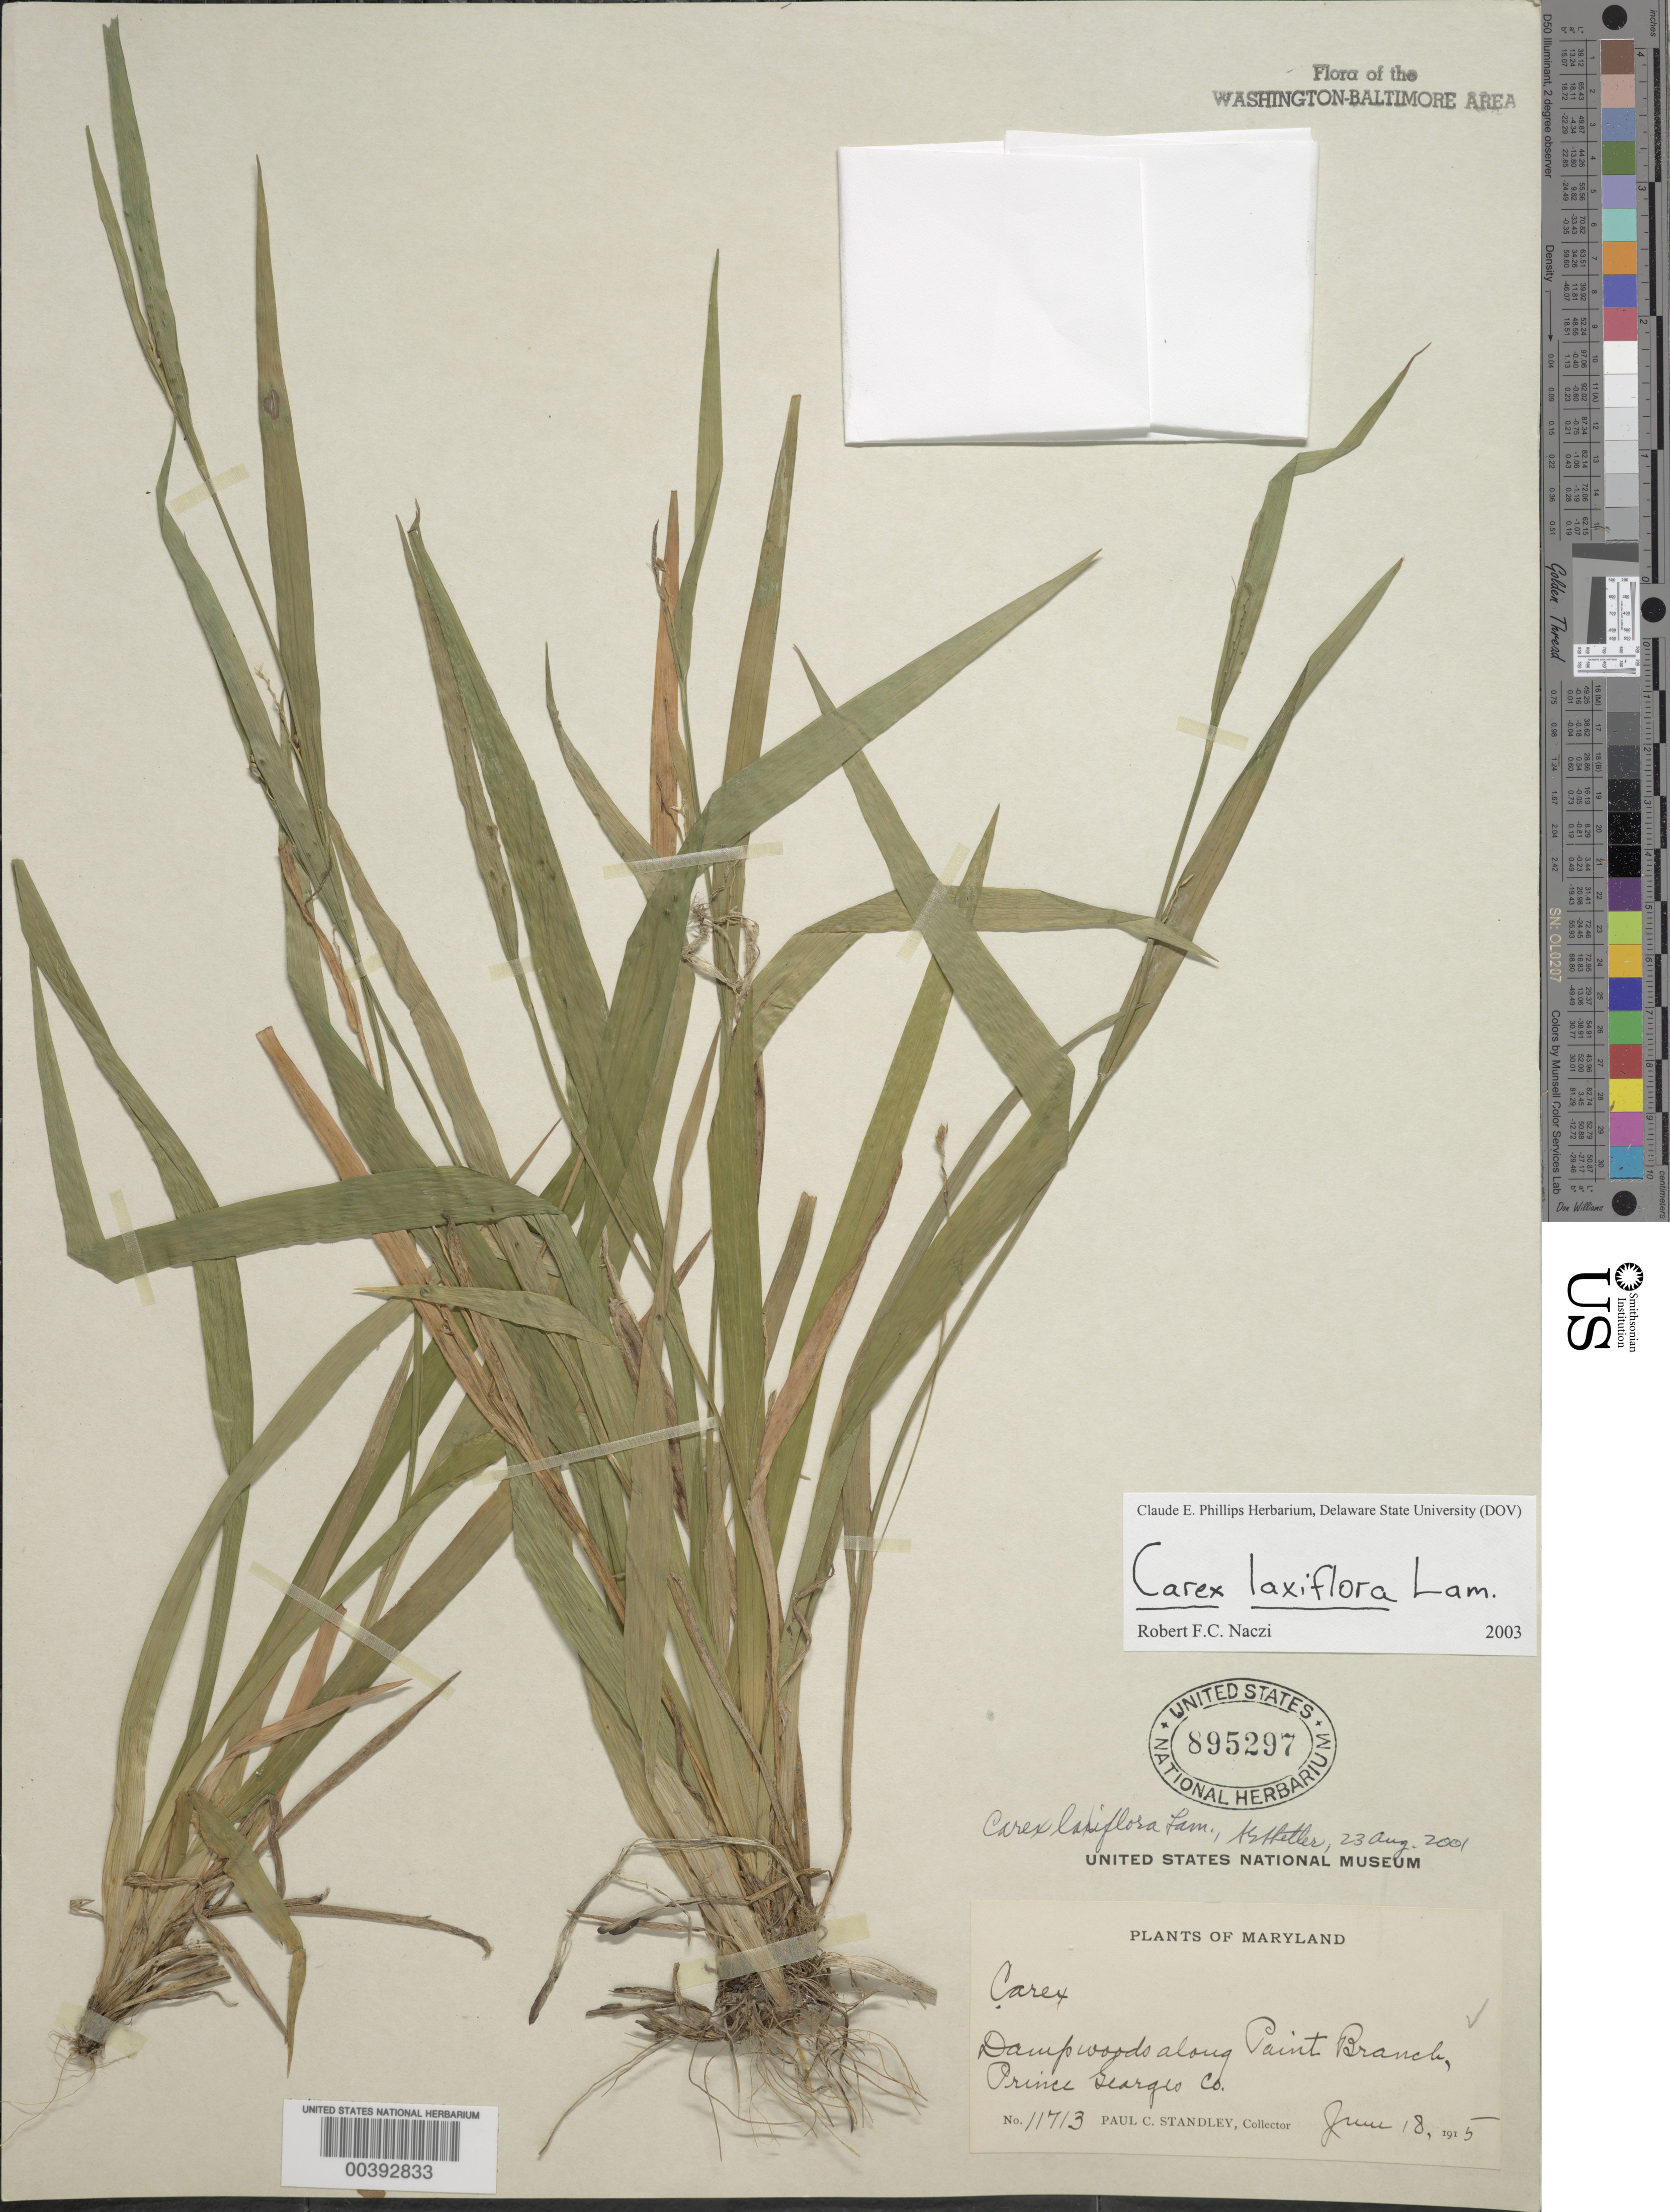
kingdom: Plantae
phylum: Tracheophyta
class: Liliopsida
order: Poales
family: Cyperaceae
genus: Carex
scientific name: Carex laxiflora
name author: Lam.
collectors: P. C. Standley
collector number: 11713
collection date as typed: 18 Jun 1915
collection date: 1915-06-18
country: United States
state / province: Maryland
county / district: Prince George's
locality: Paint Branch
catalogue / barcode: US 895297